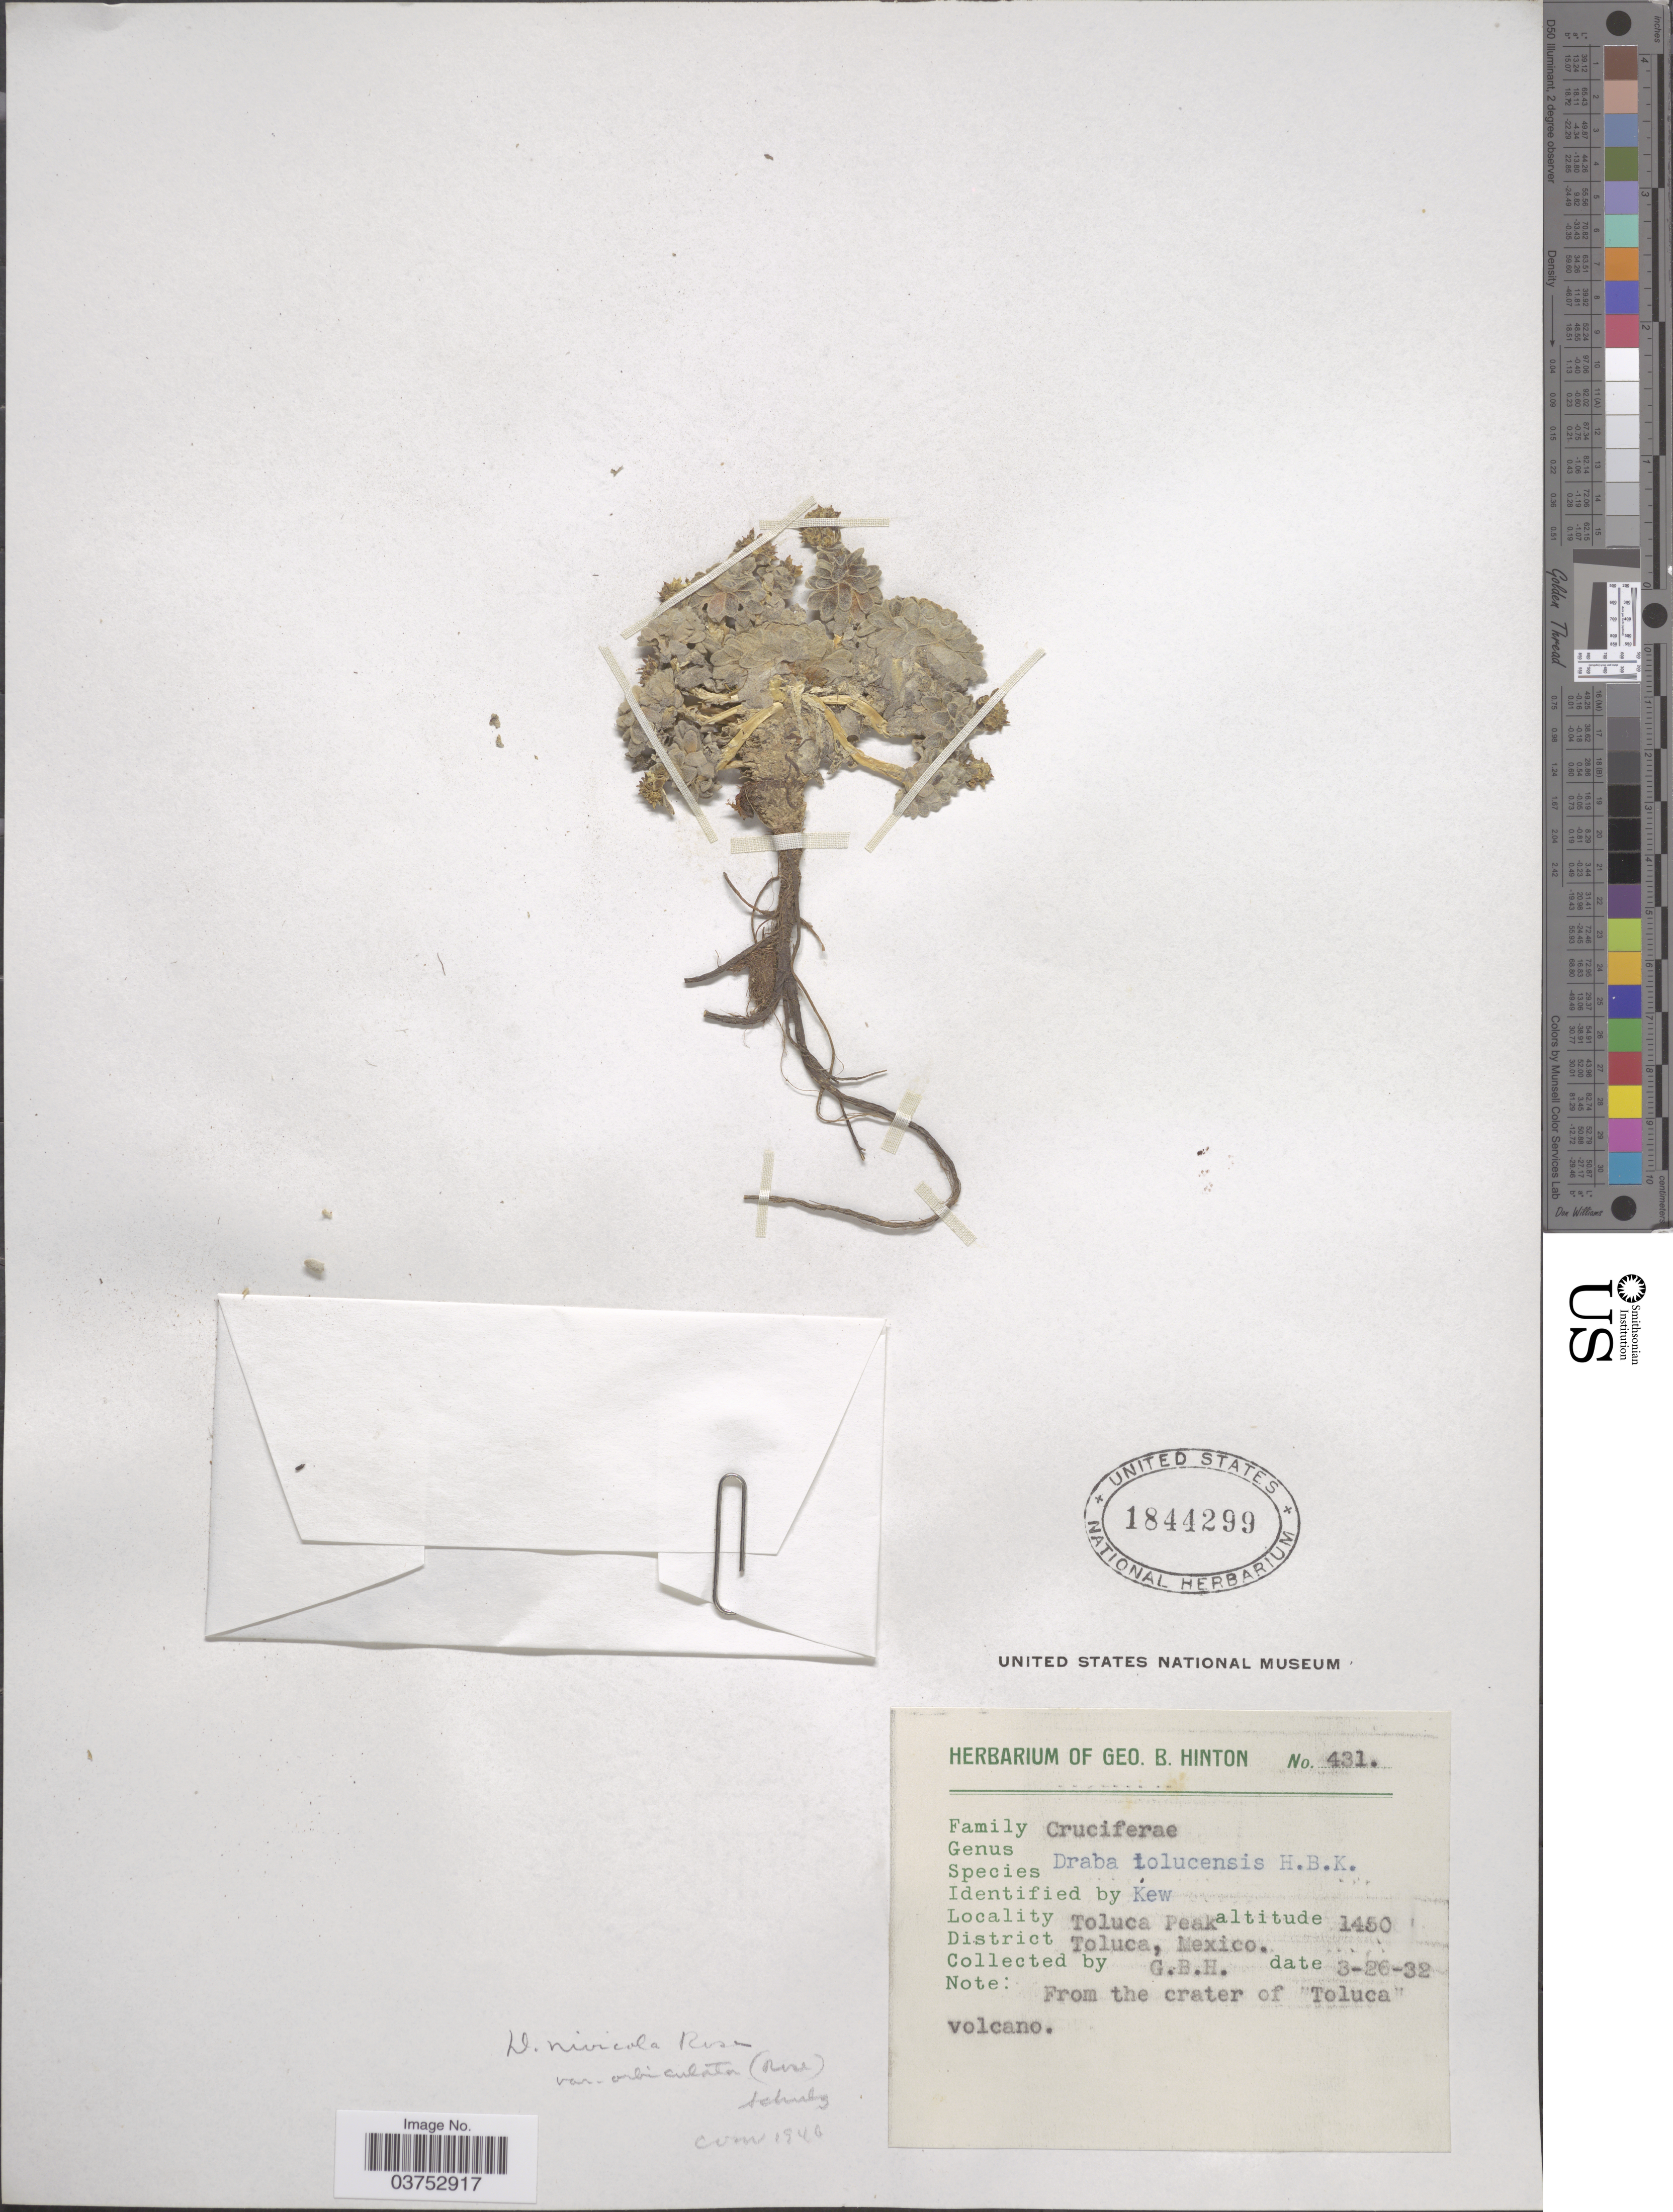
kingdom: Plantae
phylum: Tracheophyta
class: Magnoliopsida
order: Brassicales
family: Brassicaceae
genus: Draba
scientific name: Draba tolucensis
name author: (A. Gray) Kunth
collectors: G. B. Hinton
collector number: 431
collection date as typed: Transcribed d/m/y: 26/3/32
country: Mexico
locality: Toluca Peak. District Toluca. From the crater of 'Toluca' volcano.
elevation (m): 442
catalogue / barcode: US 1844299